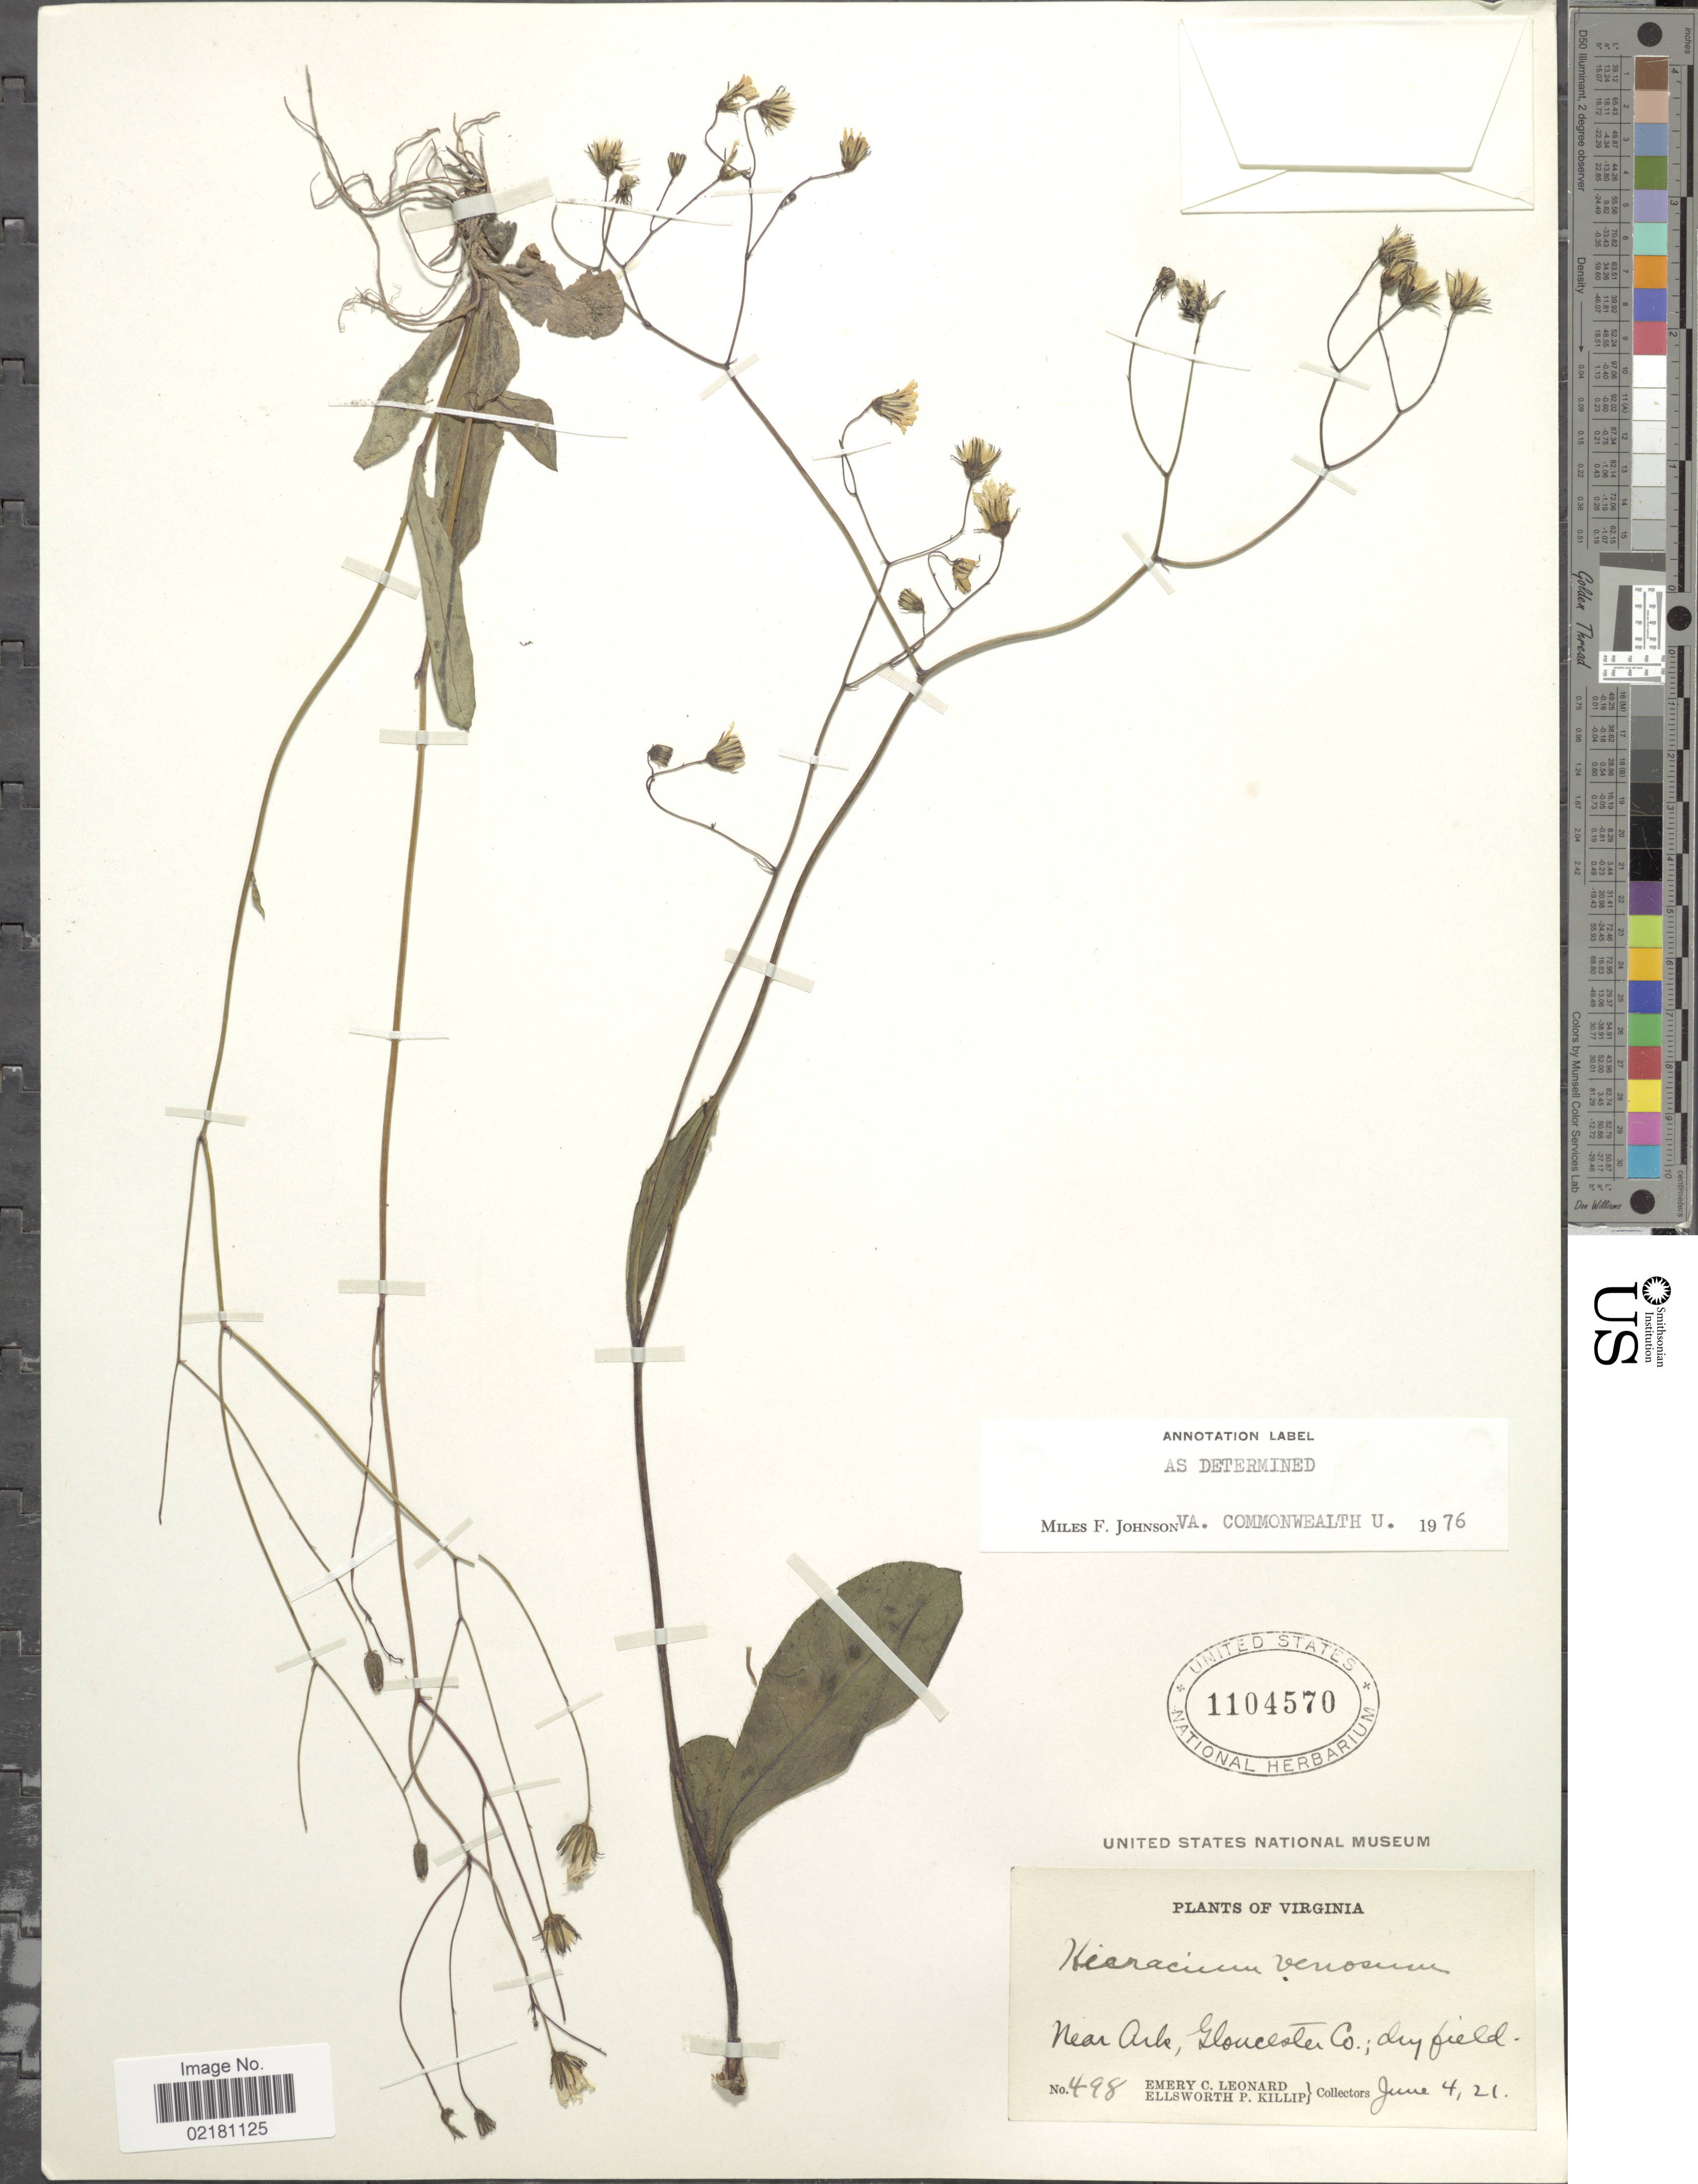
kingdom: Plantae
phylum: Tracheophyta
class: Magnoliopsida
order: Asterales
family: Asteraceae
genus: Hieracium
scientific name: Hieracium venosum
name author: L.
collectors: E. C. Leonard & E. P. Killip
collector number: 498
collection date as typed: Transcribed d/m/y: 4/6/21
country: United States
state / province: Virginia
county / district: Gloucester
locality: Near Ark, Gloucester Co.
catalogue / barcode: US 1104570